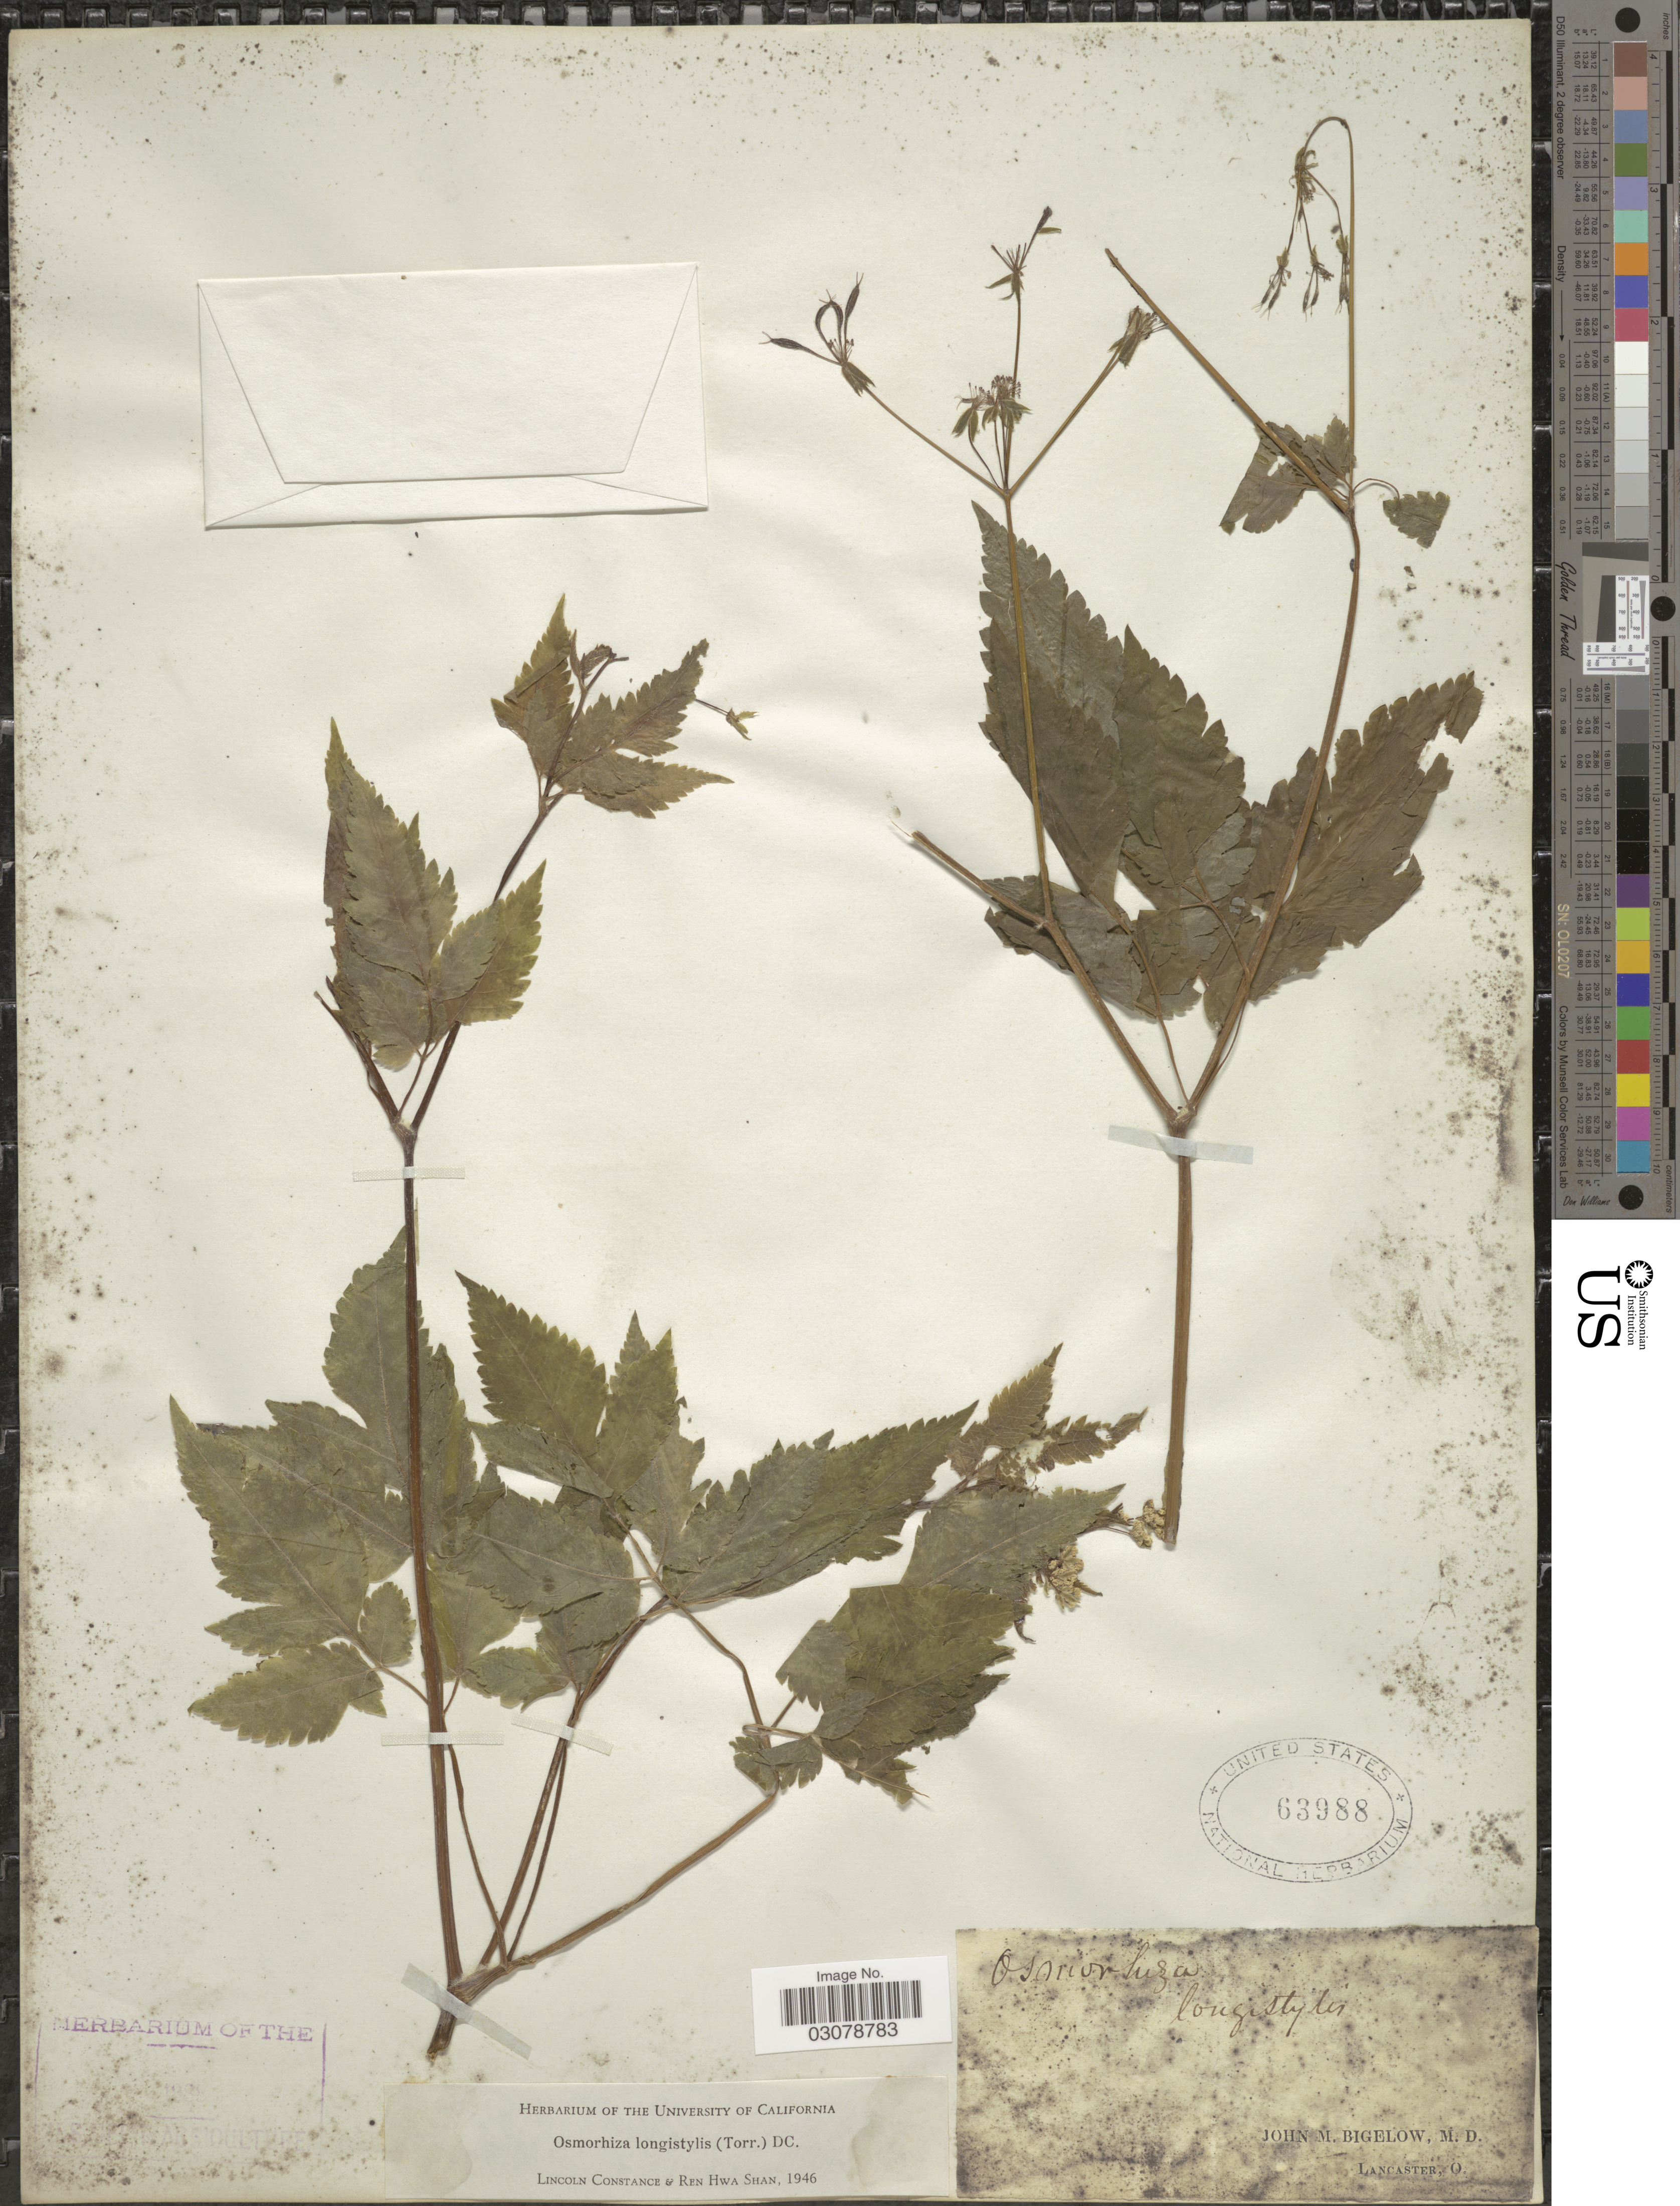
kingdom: Plantae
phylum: Tracheophyta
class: Magnoliopsida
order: Apiales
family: Apiaceae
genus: Osmorhiza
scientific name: Osmorhiza longistylis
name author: (Torr.) DC.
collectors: J. M. Bigelow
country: United States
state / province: Ohio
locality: Lancaster.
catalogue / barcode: US 63988